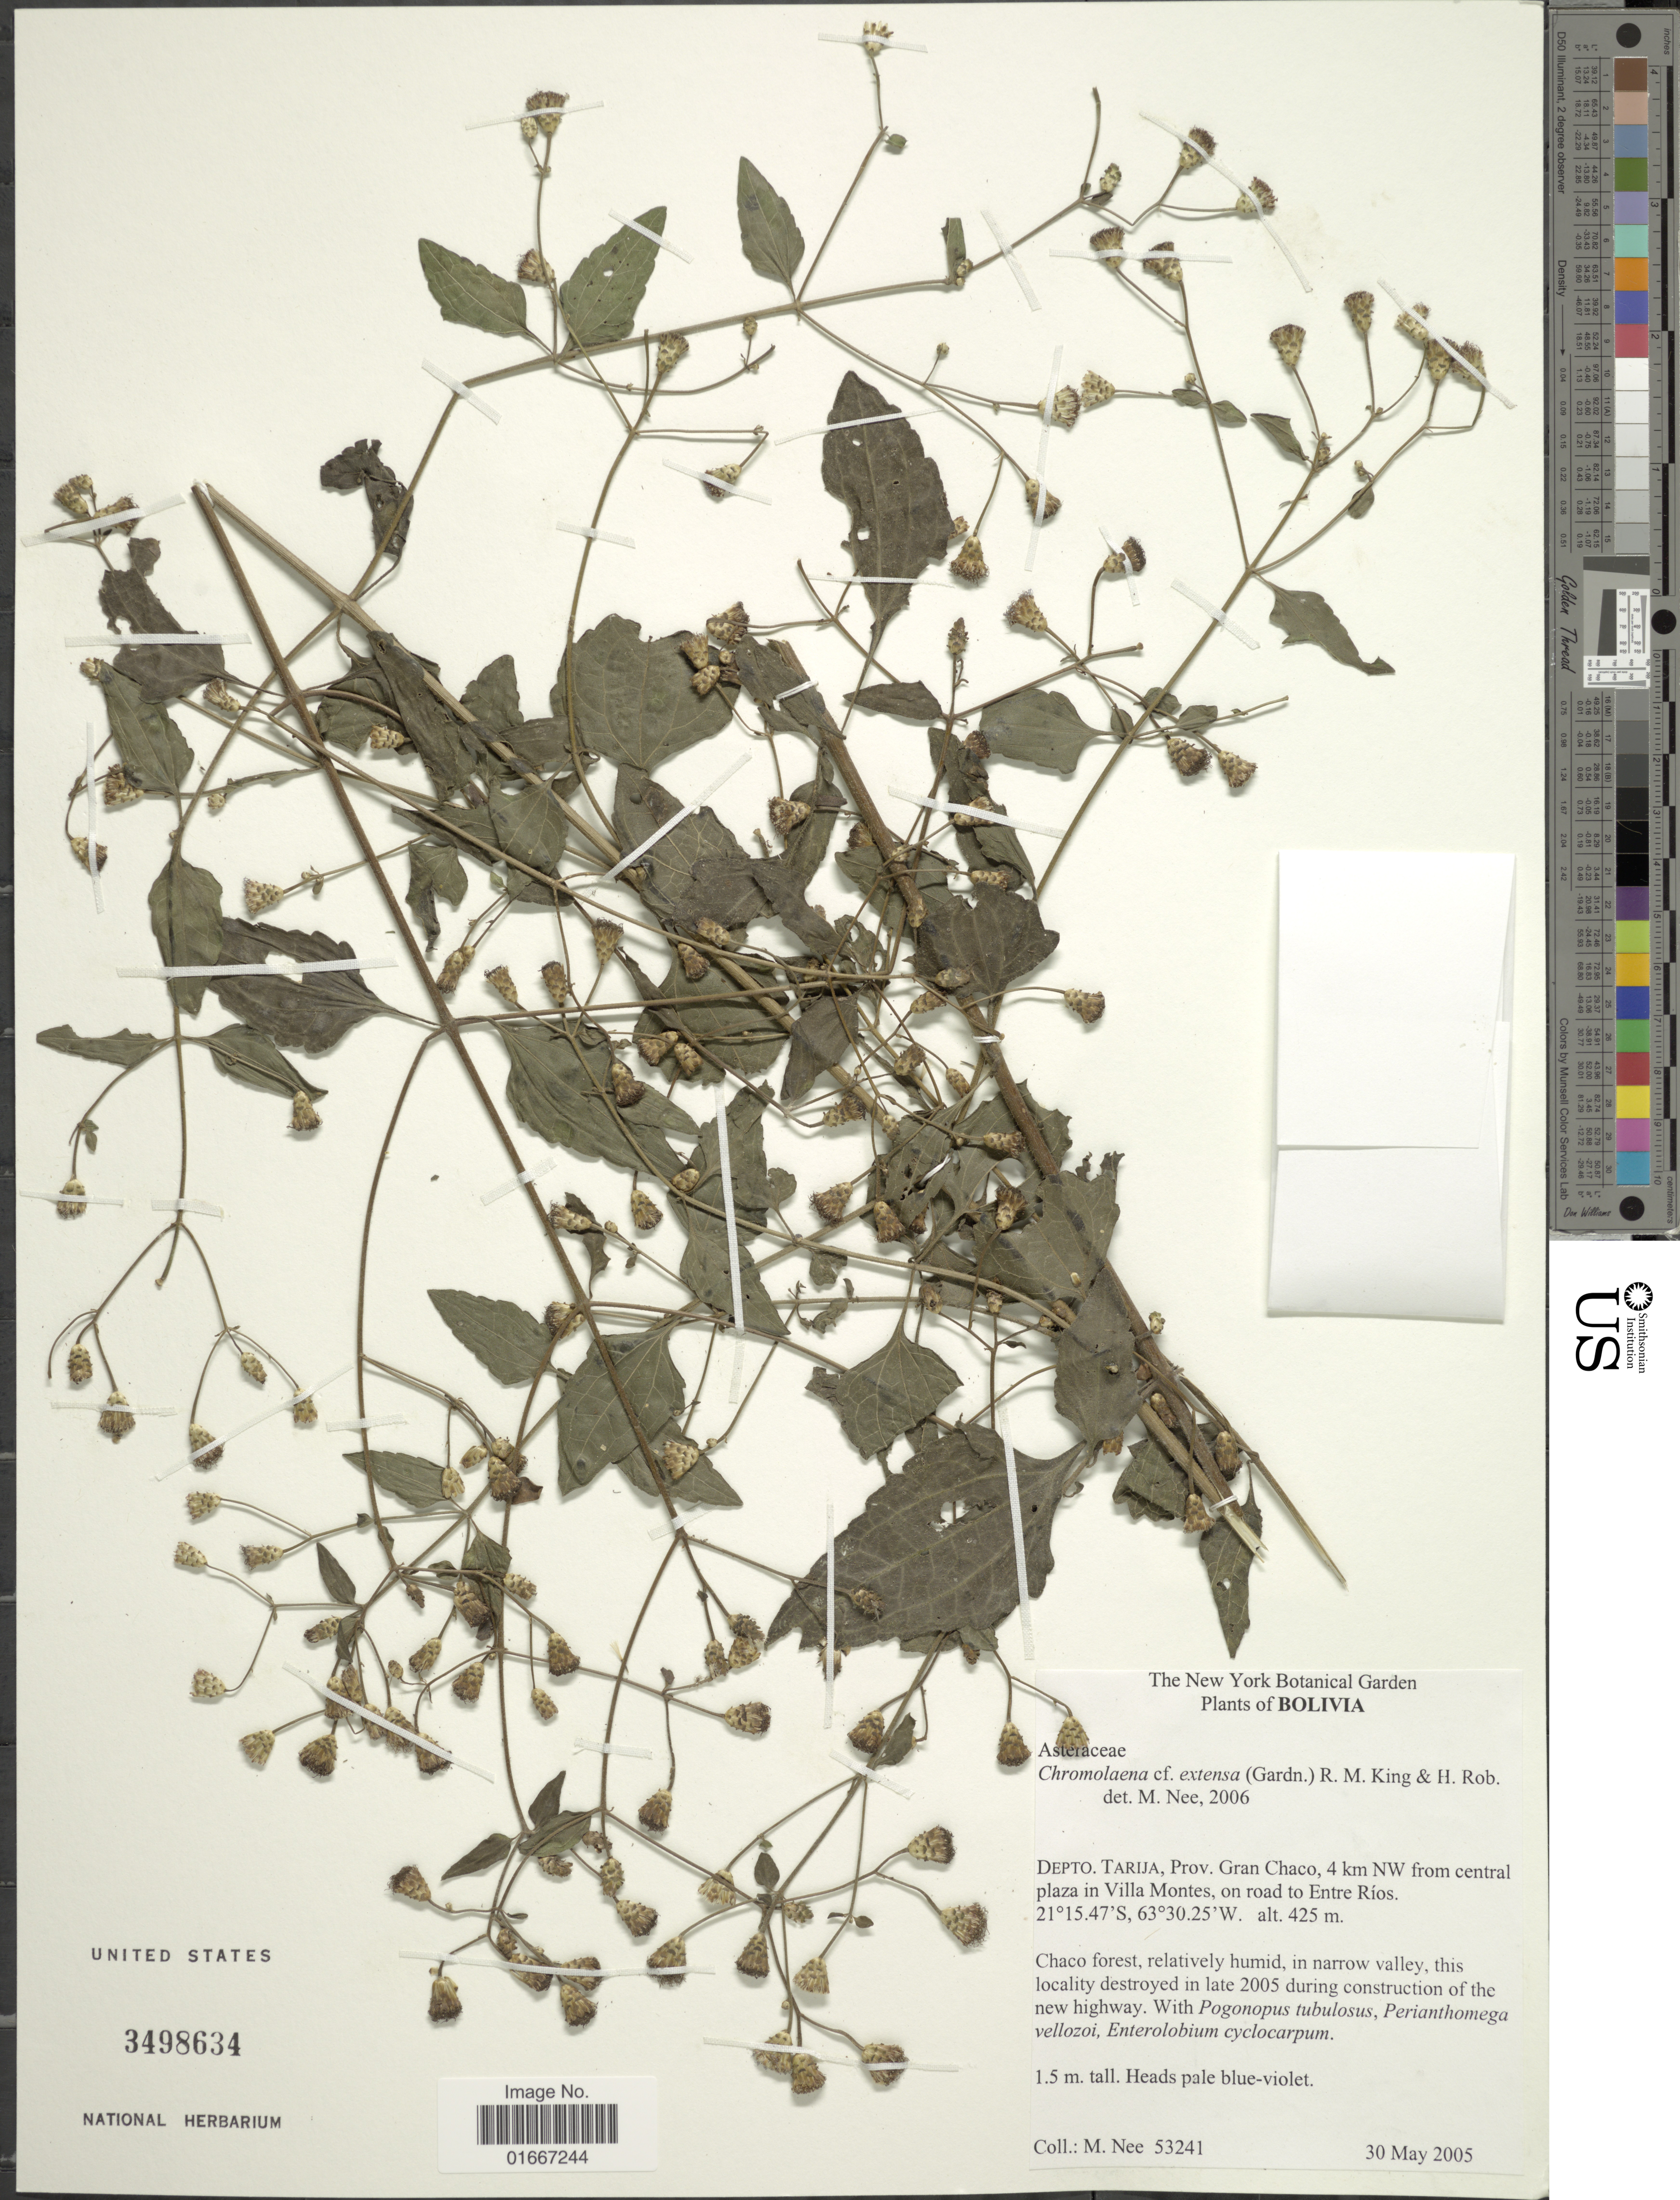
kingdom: Plantae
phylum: Tracheophyta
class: Magnoliopsida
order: Asterales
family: Asteraceae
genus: Chromolaena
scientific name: Chromolaena extensa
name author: (Gardner) R.M. King & H. Rob.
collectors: M. Nee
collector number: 53241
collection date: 2005-05-30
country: Bolivia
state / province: Tarija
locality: Prov. Gran Chaco, 4 km NW from central plaza in Villa Montes, on road to Entre Rios.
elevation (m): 425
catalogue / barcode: US 3498634